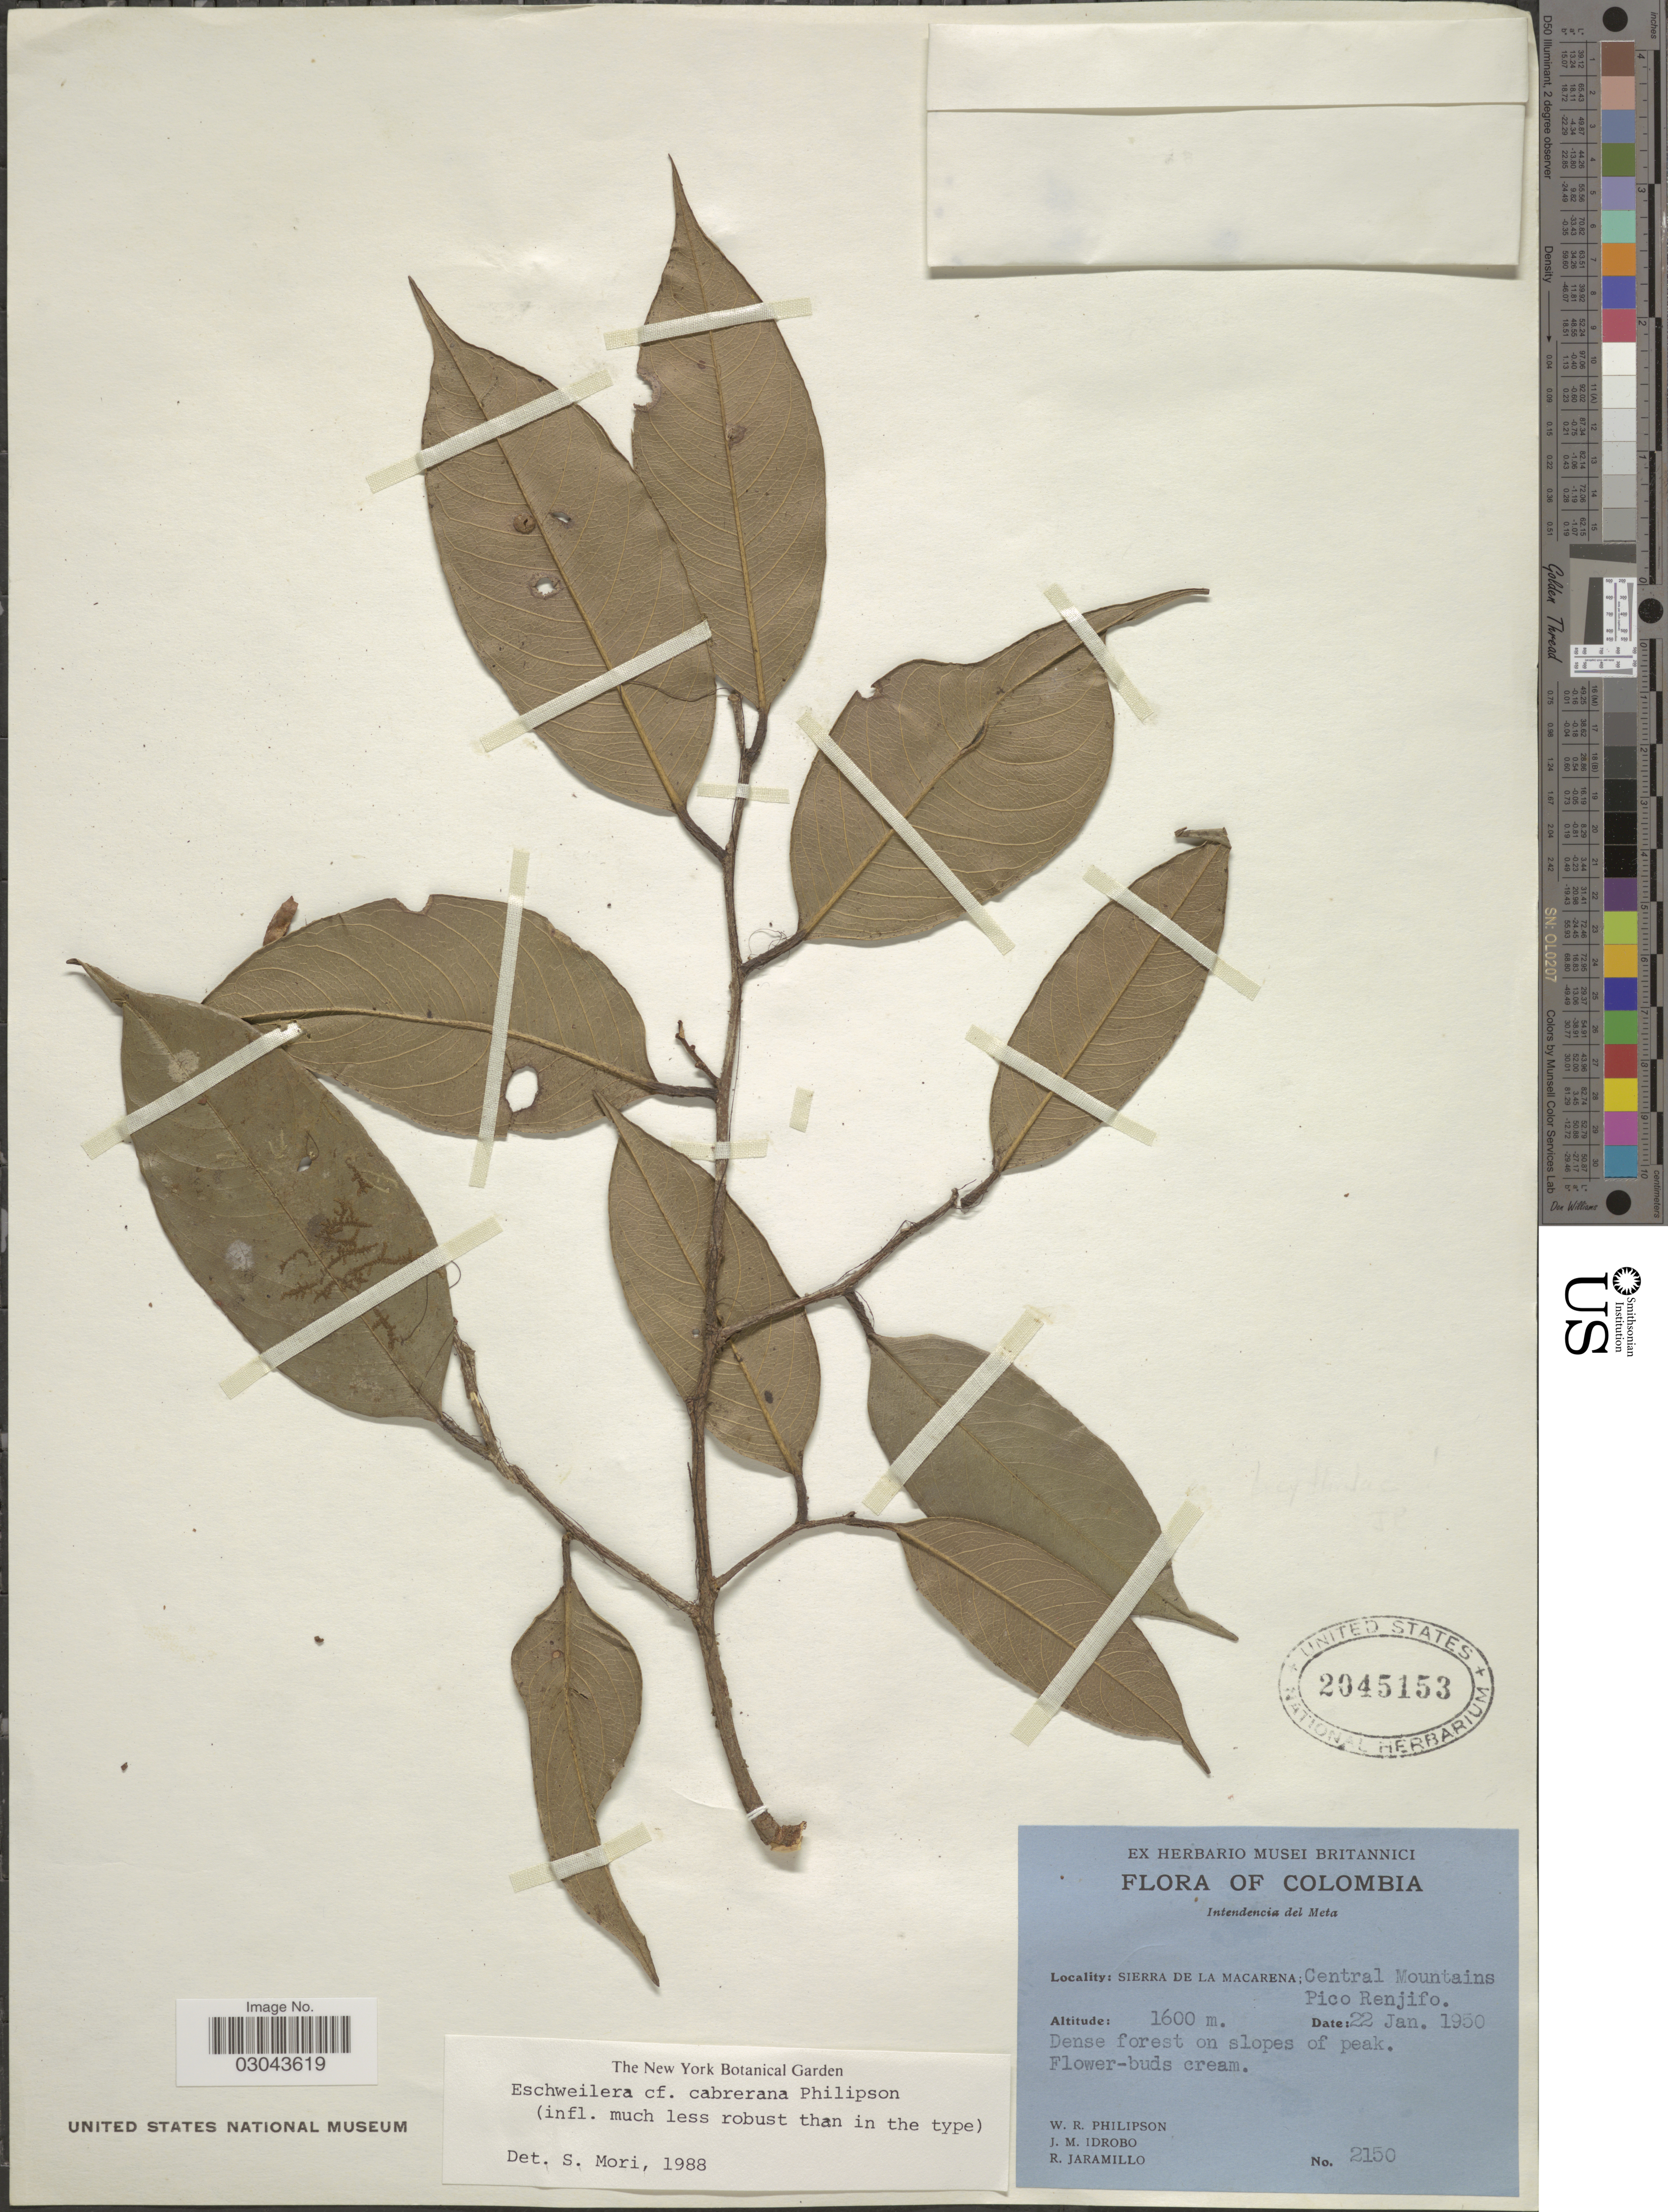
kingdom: Plantae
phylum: Tracheophyta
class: Magnoliopsida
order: Ericales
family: Lecythidaceae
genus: Eschweilera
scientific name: Eschweilera cabrarana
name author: Philipson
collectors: W. R. Philipson, J. M. Idrobo & R. Jaramillo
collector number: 2150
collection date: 1950-01-22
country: Colombia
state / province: Meta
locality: Intendencia del Meta. Sierra de la Macarena; Central Mountains Pico Renjifo.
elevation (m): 1600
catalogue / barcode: US 2045153